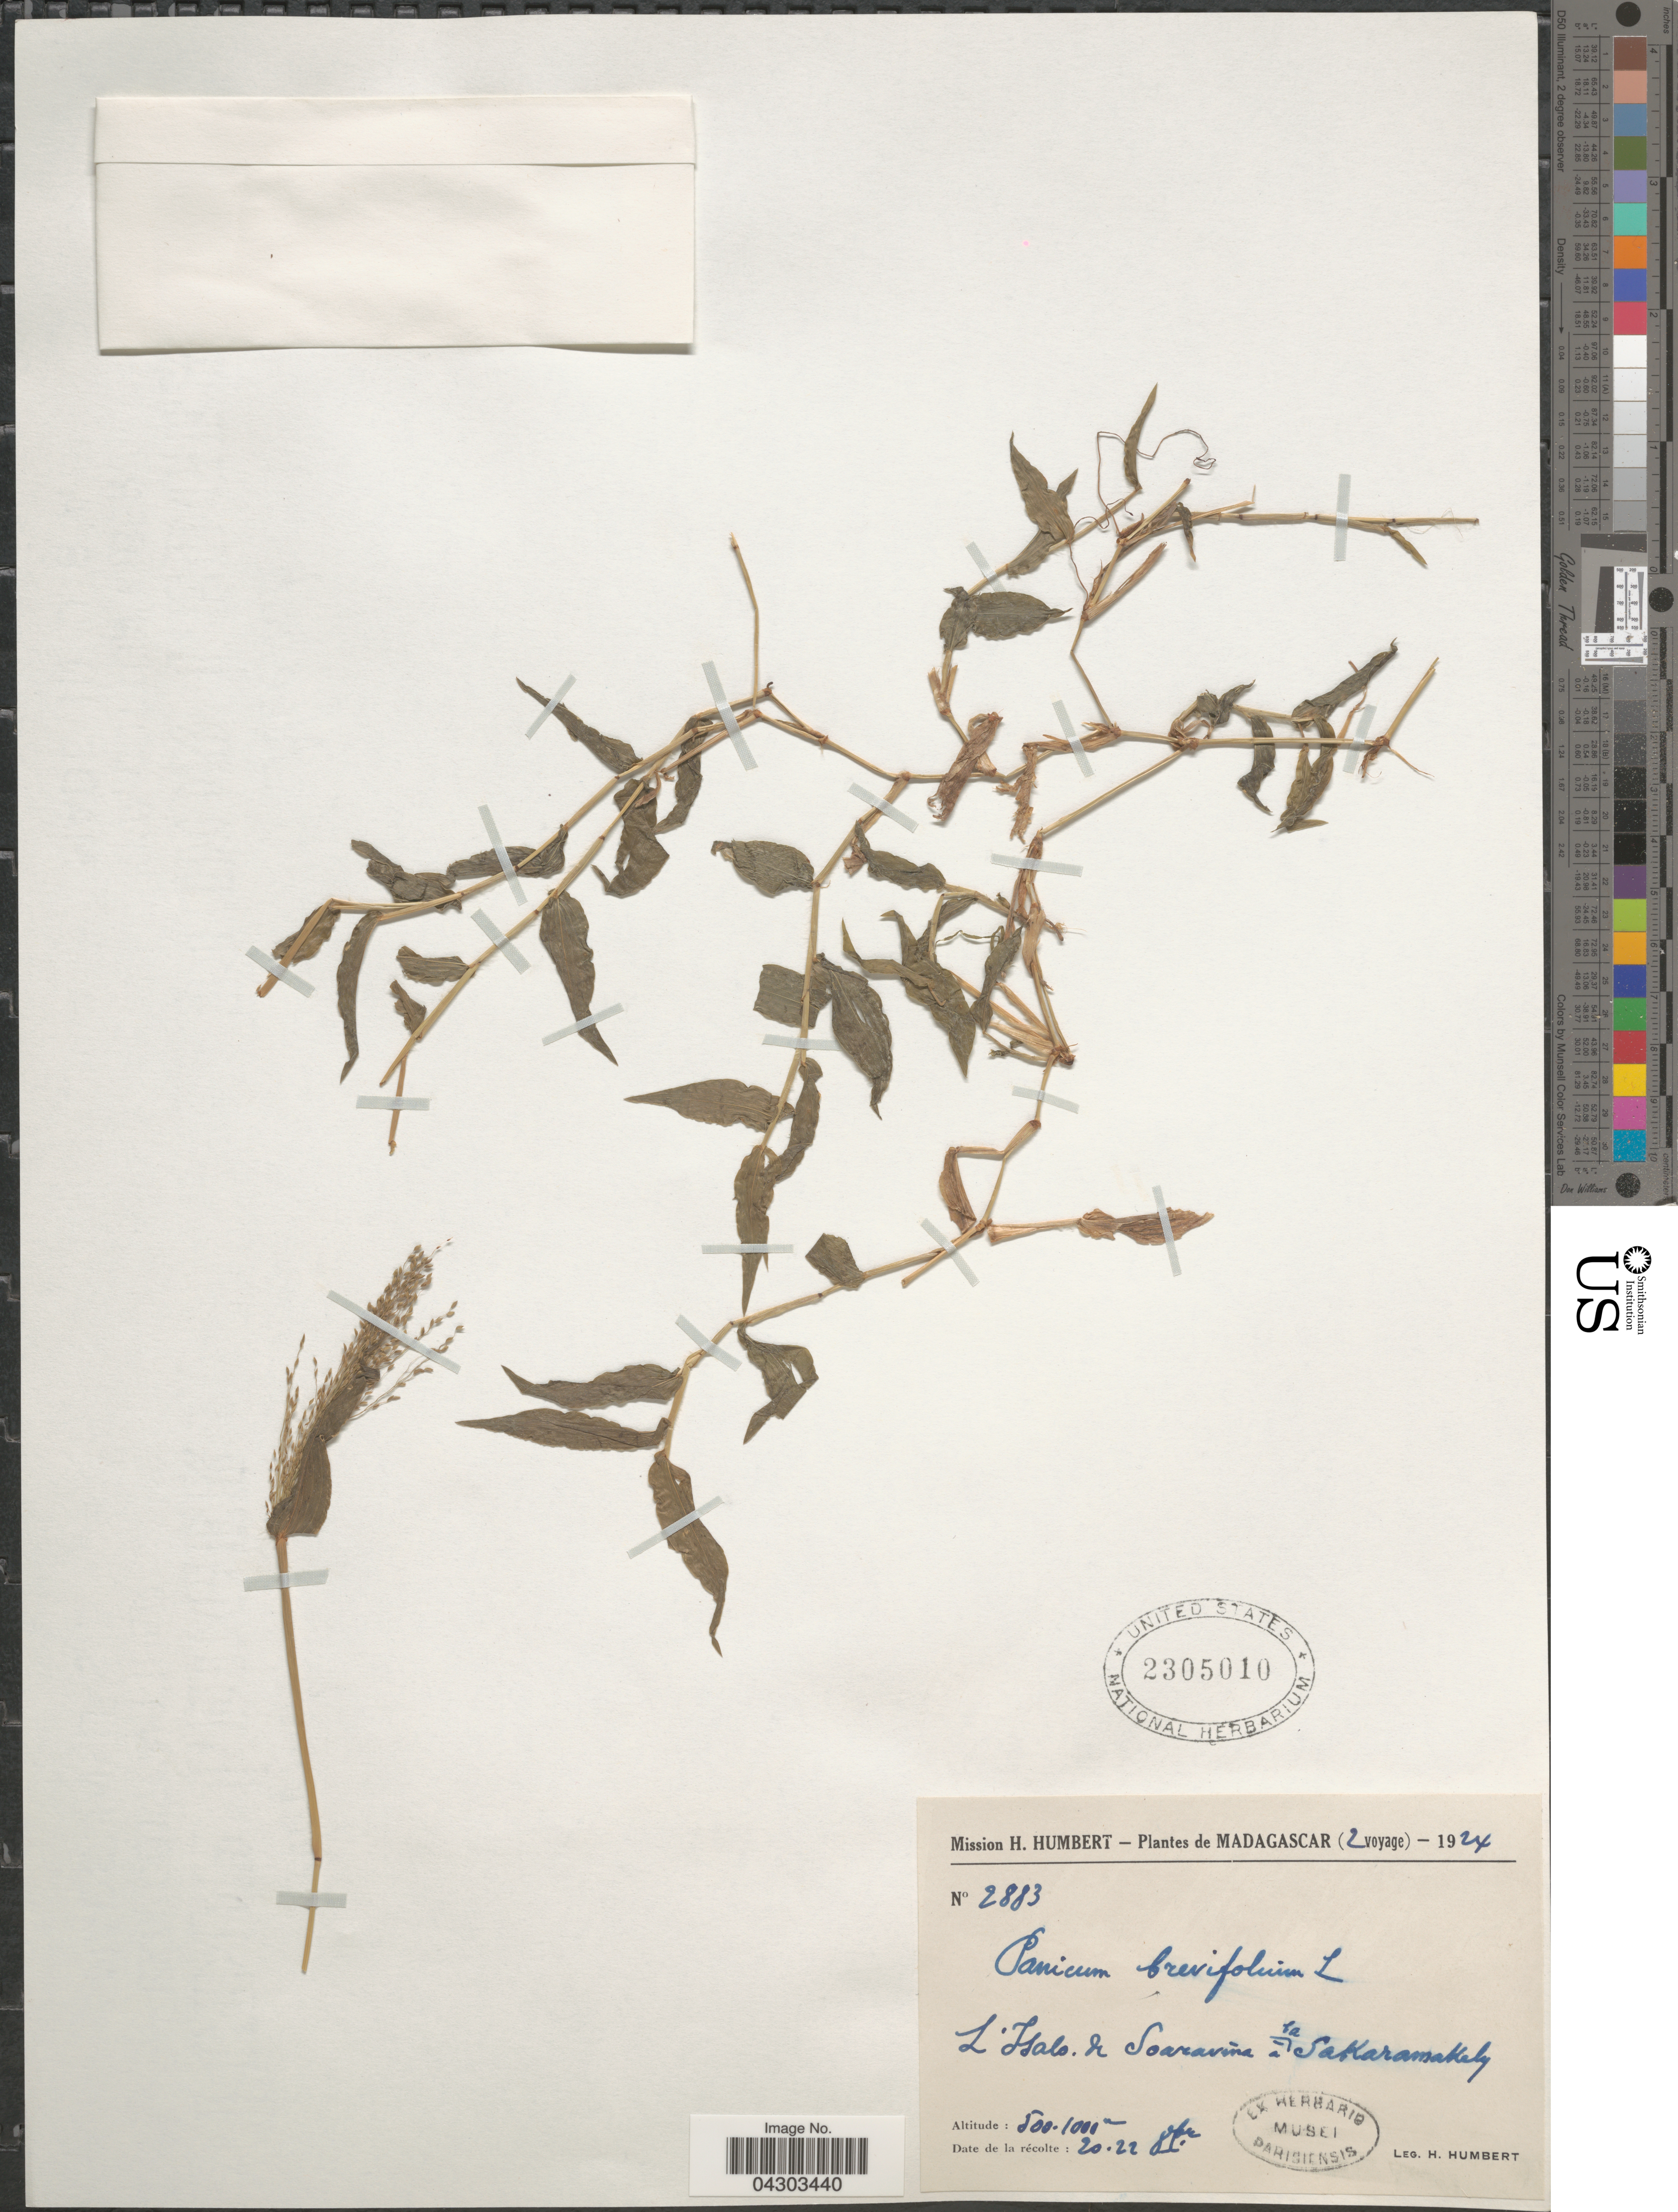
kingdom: Plantae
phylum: Tracheophyta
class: Liliopsida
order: Poales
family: Poaceae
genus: Panicum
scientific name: Panicum brevifolium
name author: L.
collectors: H. Humbert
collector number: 2883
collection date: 1924-10-20/1924-10-22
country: Madagascar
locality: L'Isalo de Soavarina a la Sakaramakely.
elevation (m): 500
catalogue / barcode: US 2305010